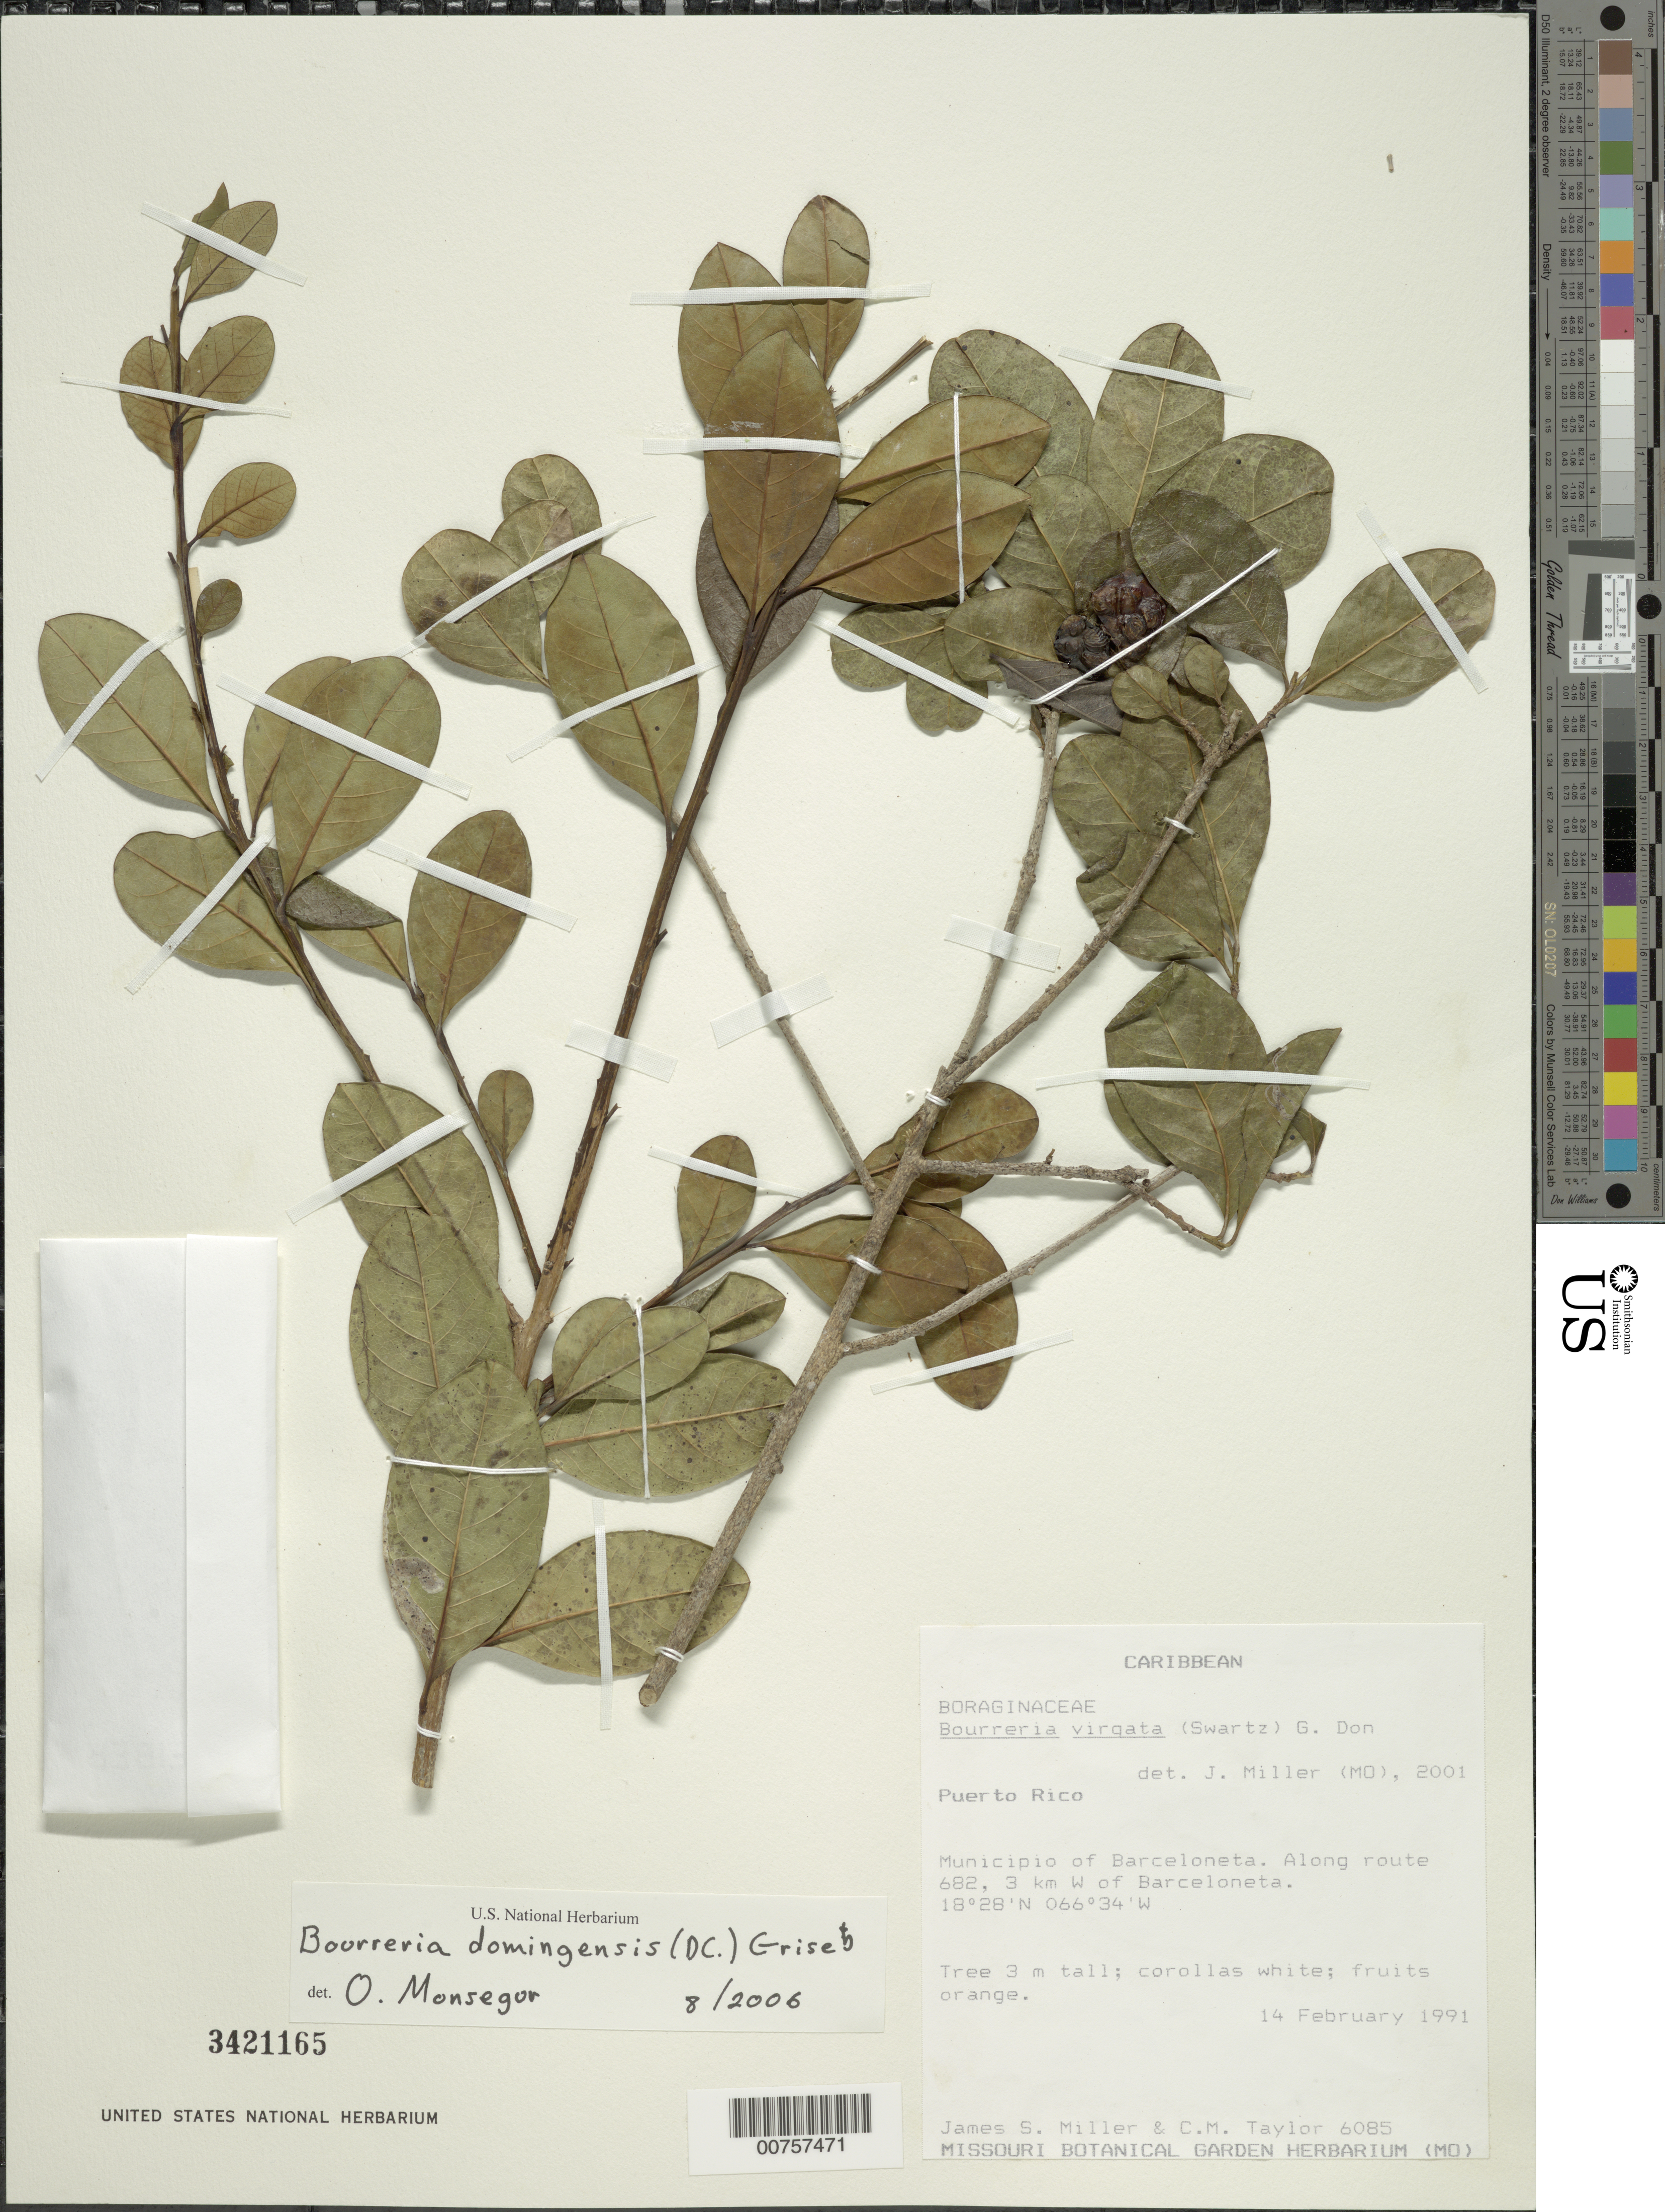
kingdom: Plantae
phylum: Tracheophyta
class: Magnoliopsida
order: Boraginales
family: Ehretiaceae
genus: Bourreria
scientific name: Bourreria domingensis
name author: (DC.) Griseb.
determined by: Monsegur, --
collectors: J. S. Miller & C. M. Taylor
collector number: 6085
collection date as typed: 14 Feb 1991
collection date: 1991-02-14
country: Puerto Rico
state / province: Barceloneta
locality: Municipio of Barceloneta. Along route 682, 3 km W of Barceloneta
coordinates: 18.46666667, -66.56666667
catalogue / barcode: US 3421165